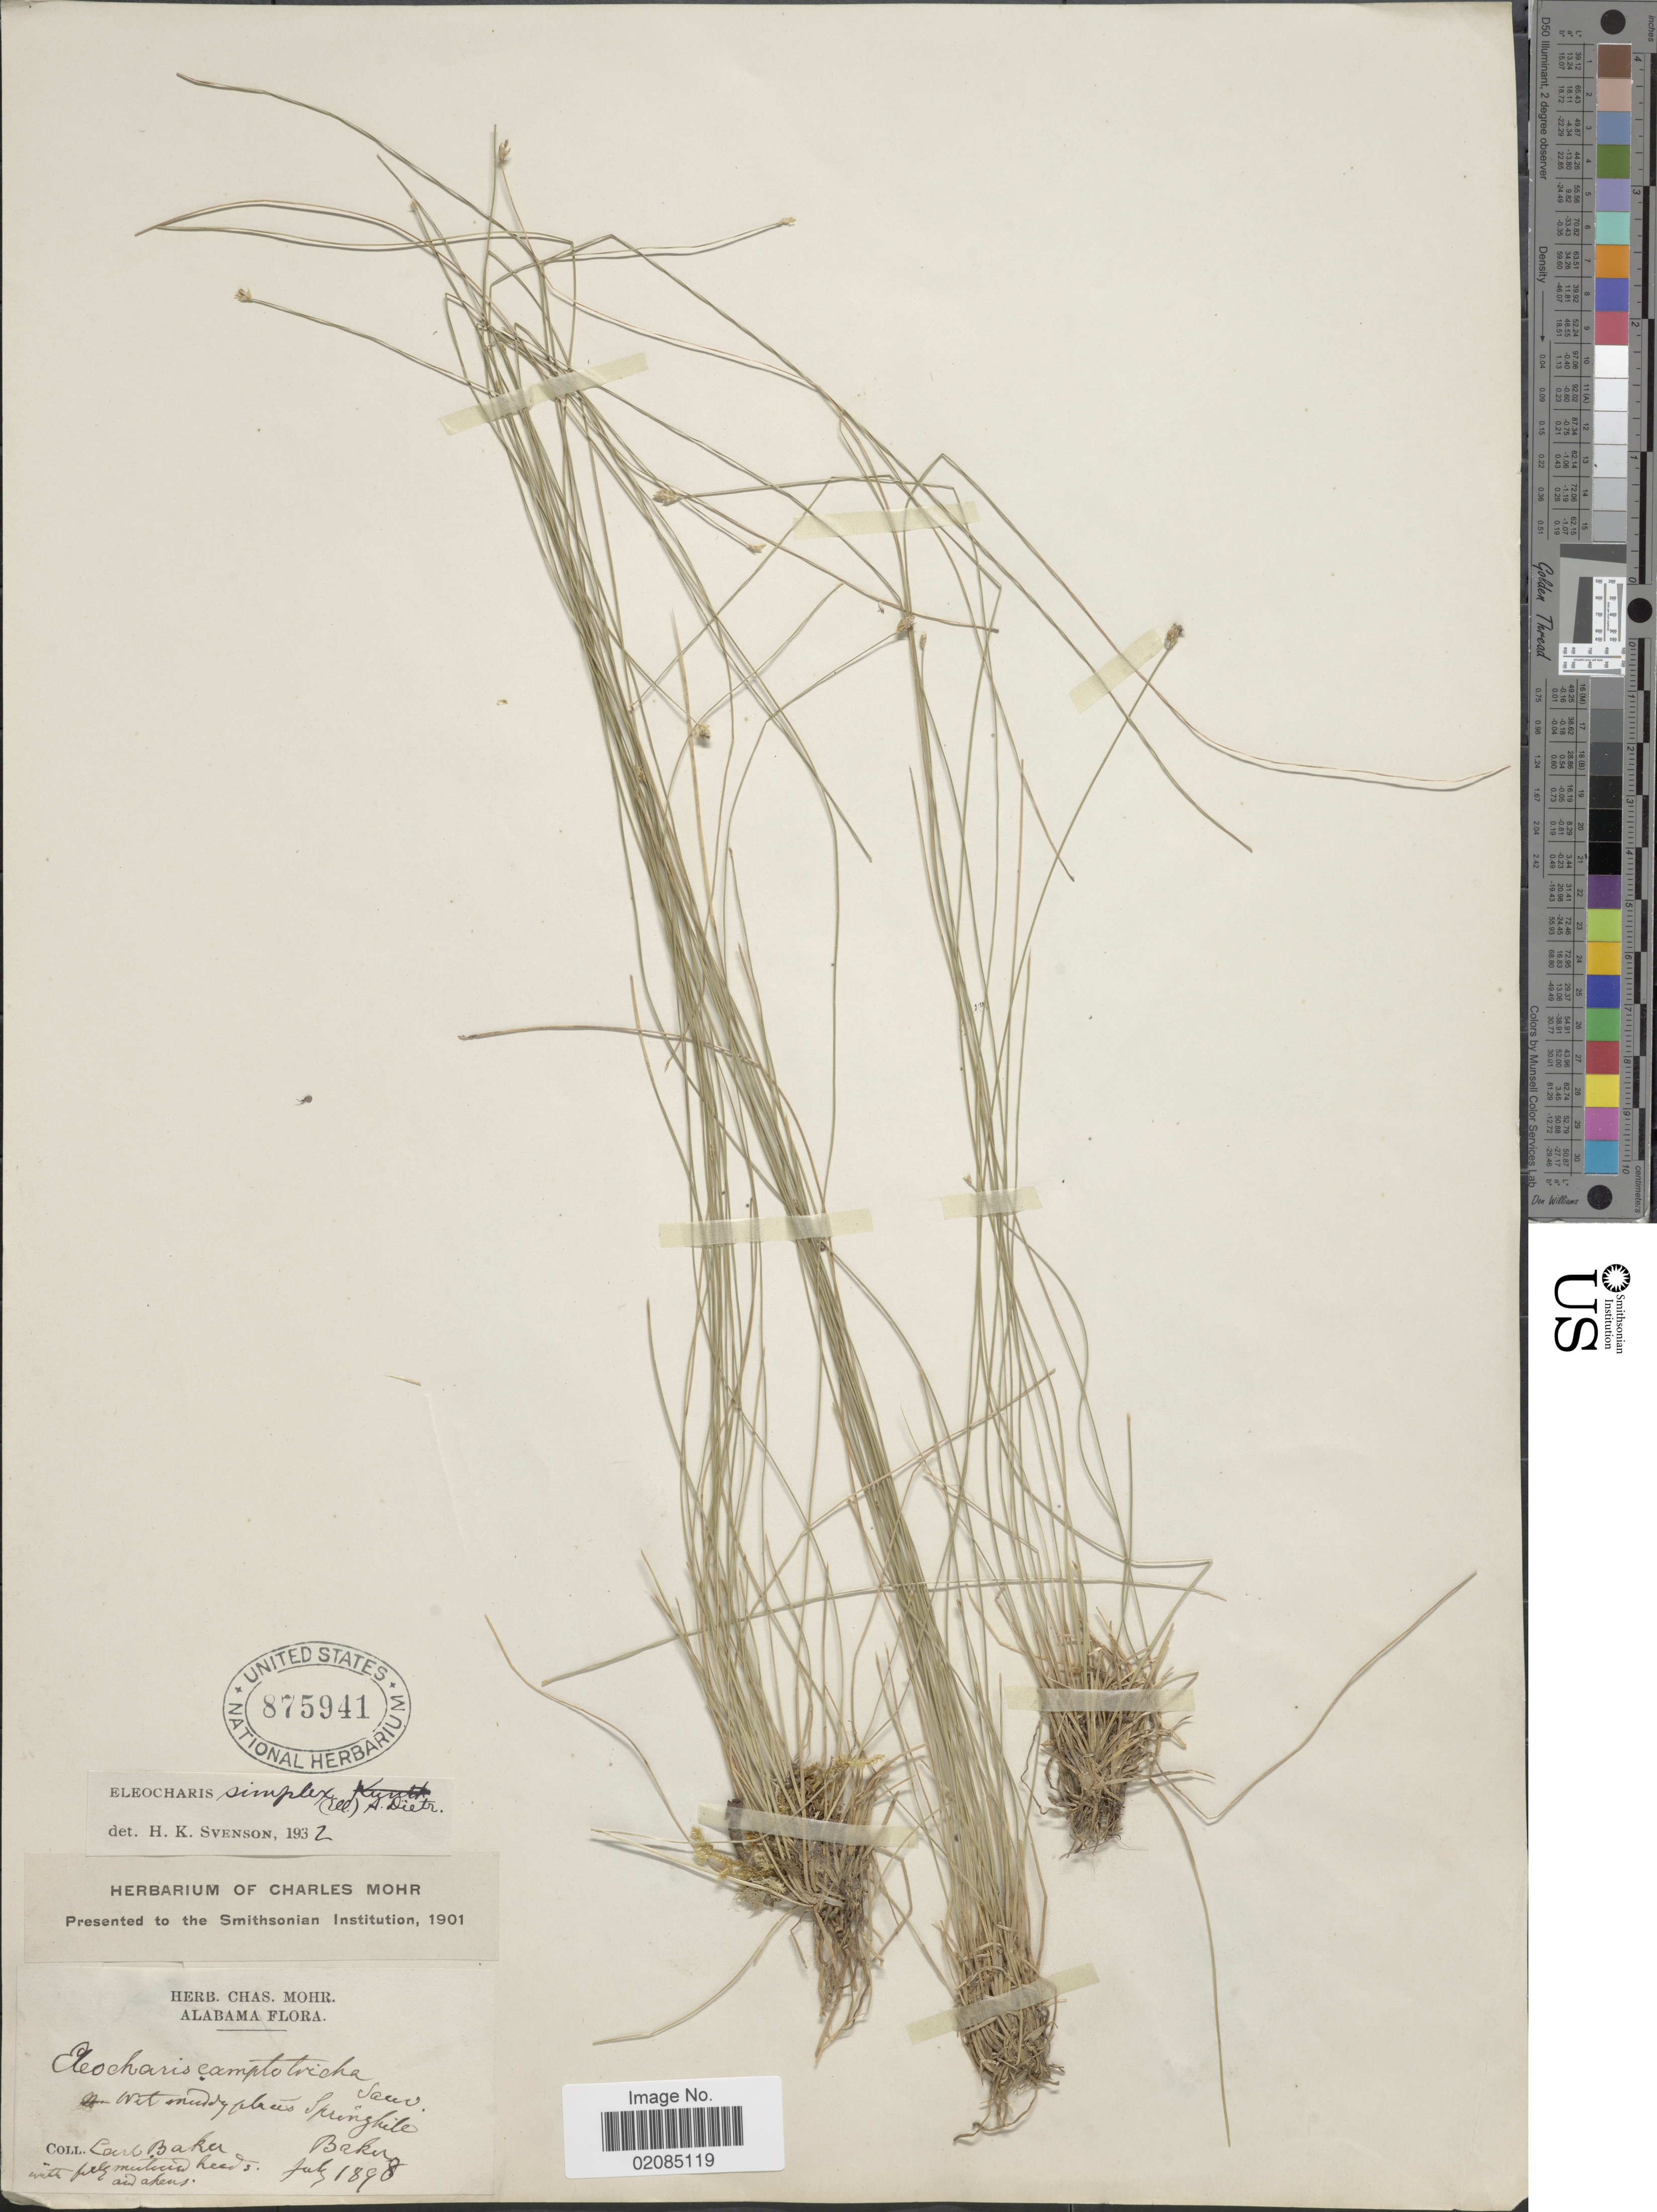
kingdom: Plantae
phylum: Tracheophyta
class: Liliopsida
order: Poales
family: Cyperaceae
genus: Eleocharis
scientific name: Eleocharis tuberculosa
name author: (Michx.) Roem. & Schult.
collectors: C. Baker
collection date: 1898-07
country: United States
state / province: Alabama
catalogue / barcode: US 875941